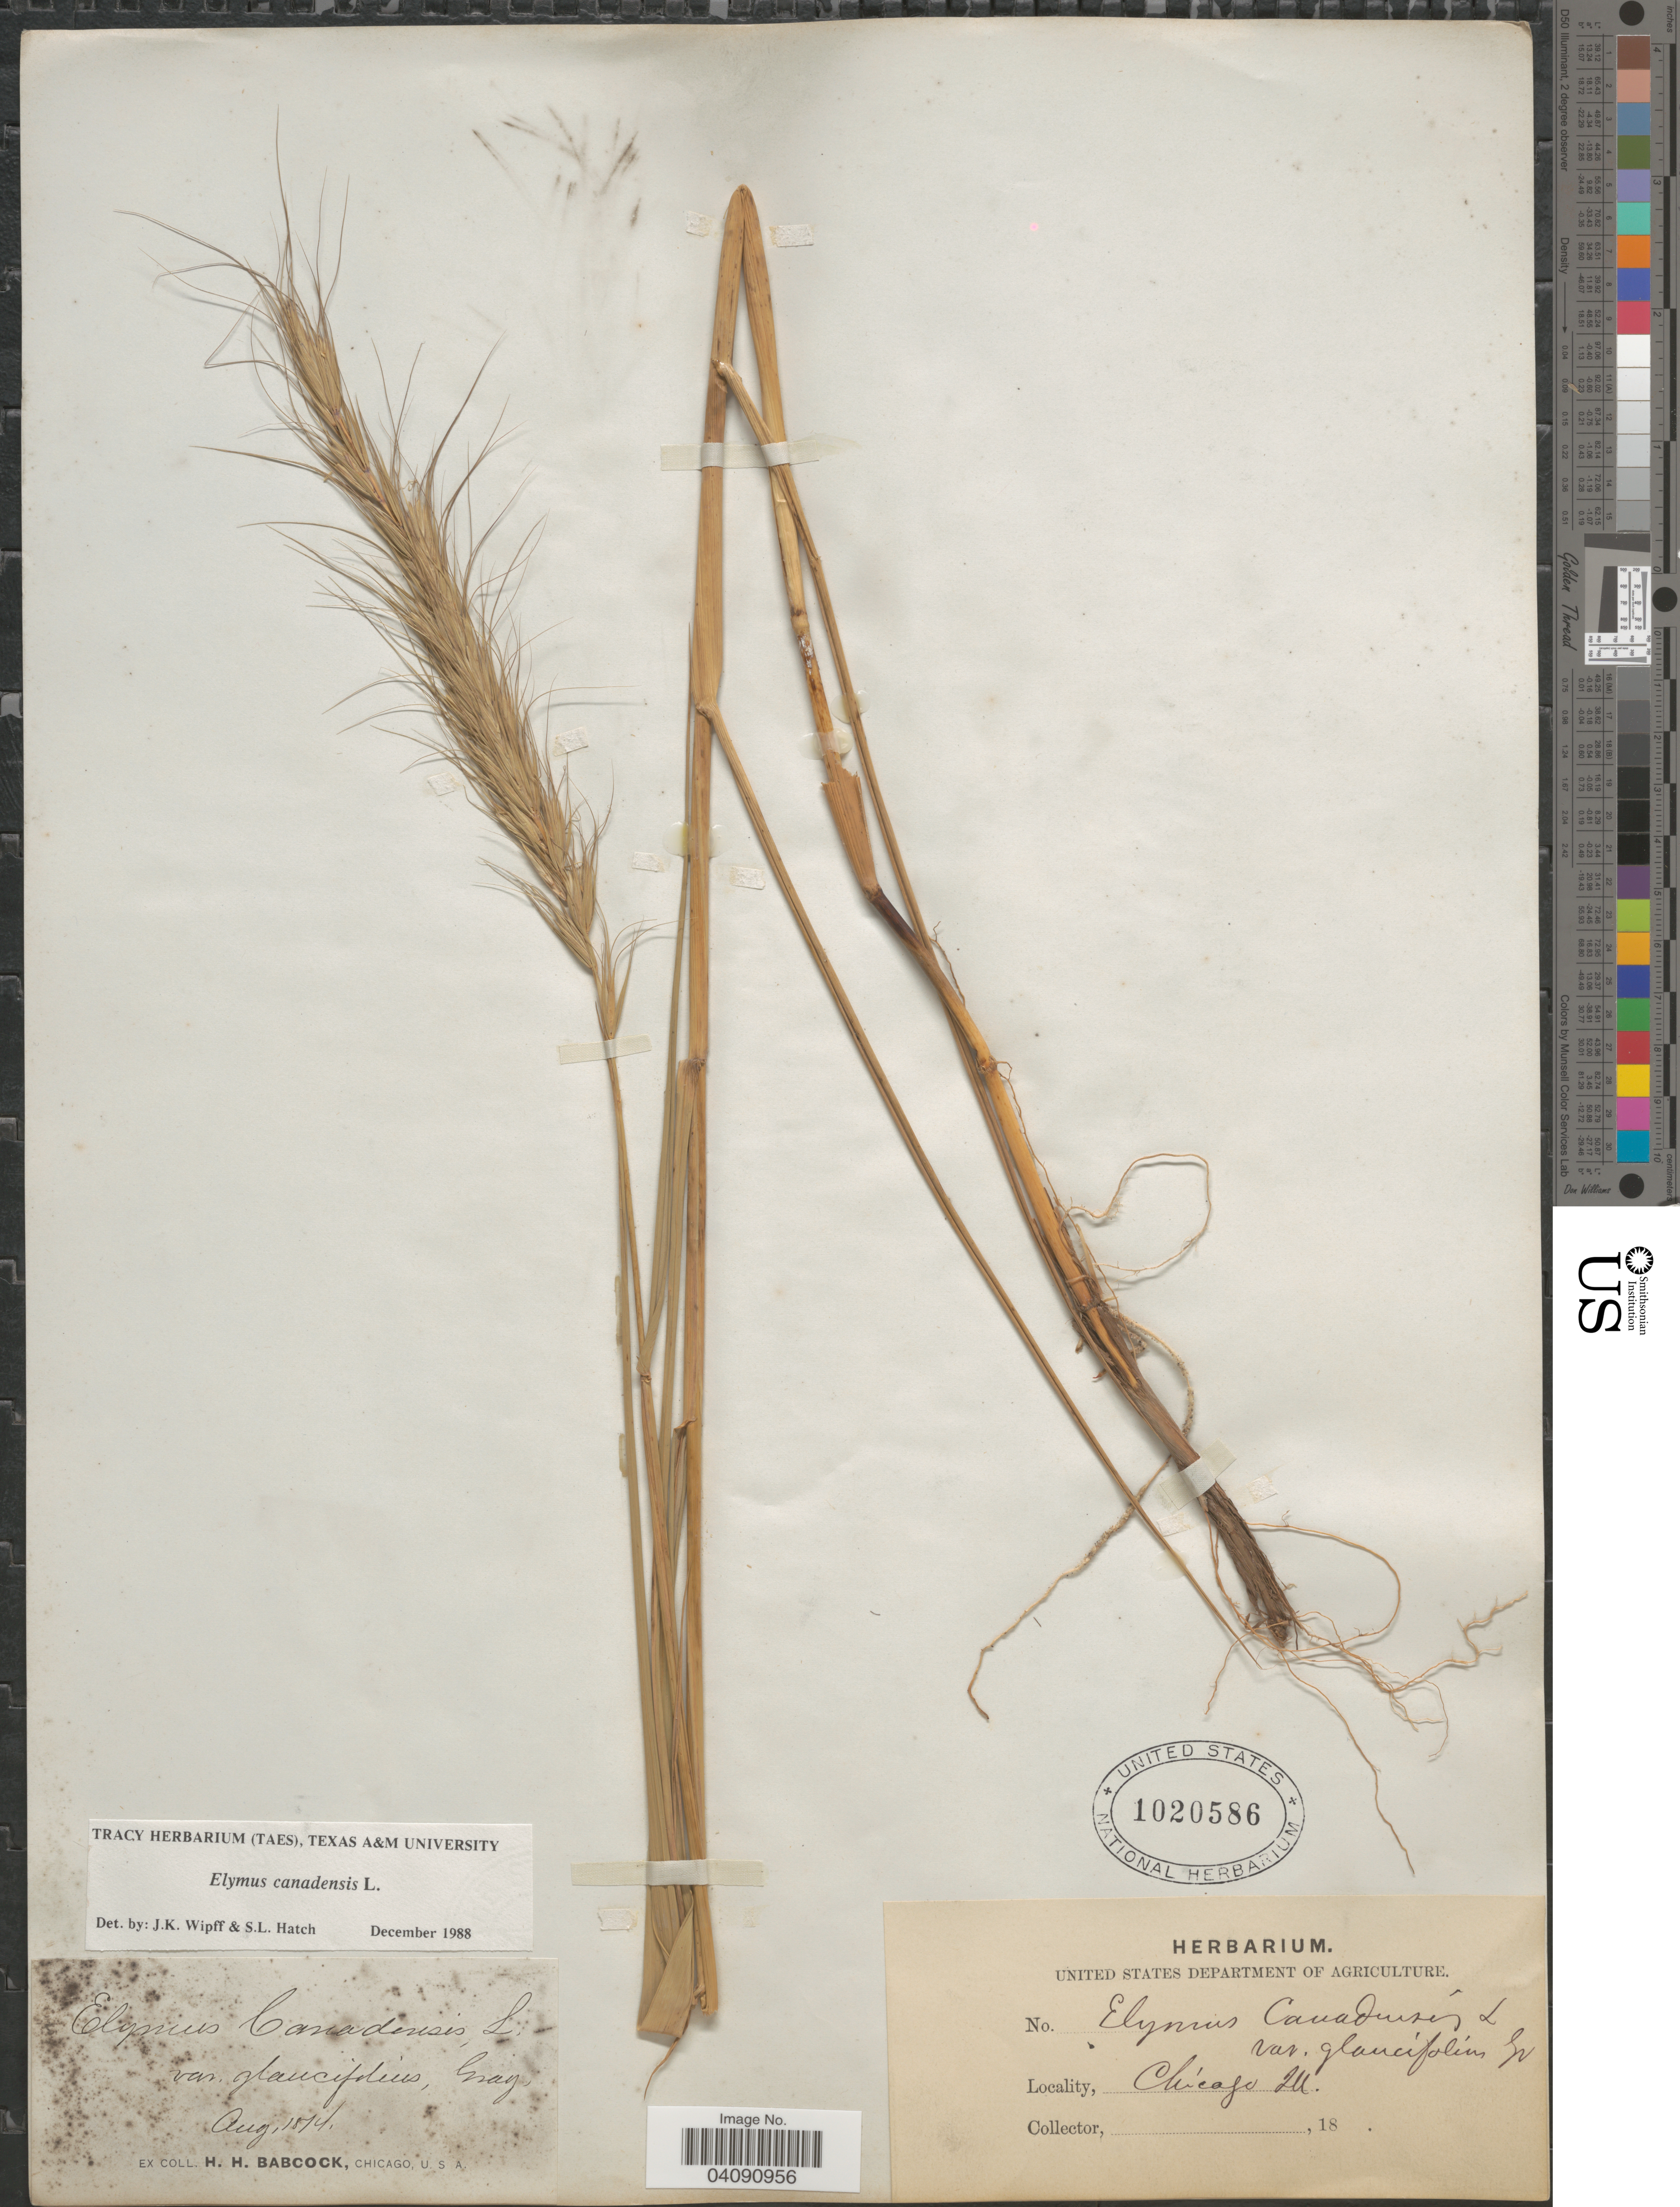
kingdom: Plantae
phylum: Tracheophyta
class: Liliopsida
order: Poales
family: Poaceae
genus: Elymus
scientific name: Elymus canadensis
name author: L.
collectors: H. Babcock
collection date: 1874-08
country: United States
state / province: Illinois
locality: Chicago.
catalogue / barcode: US 1020586